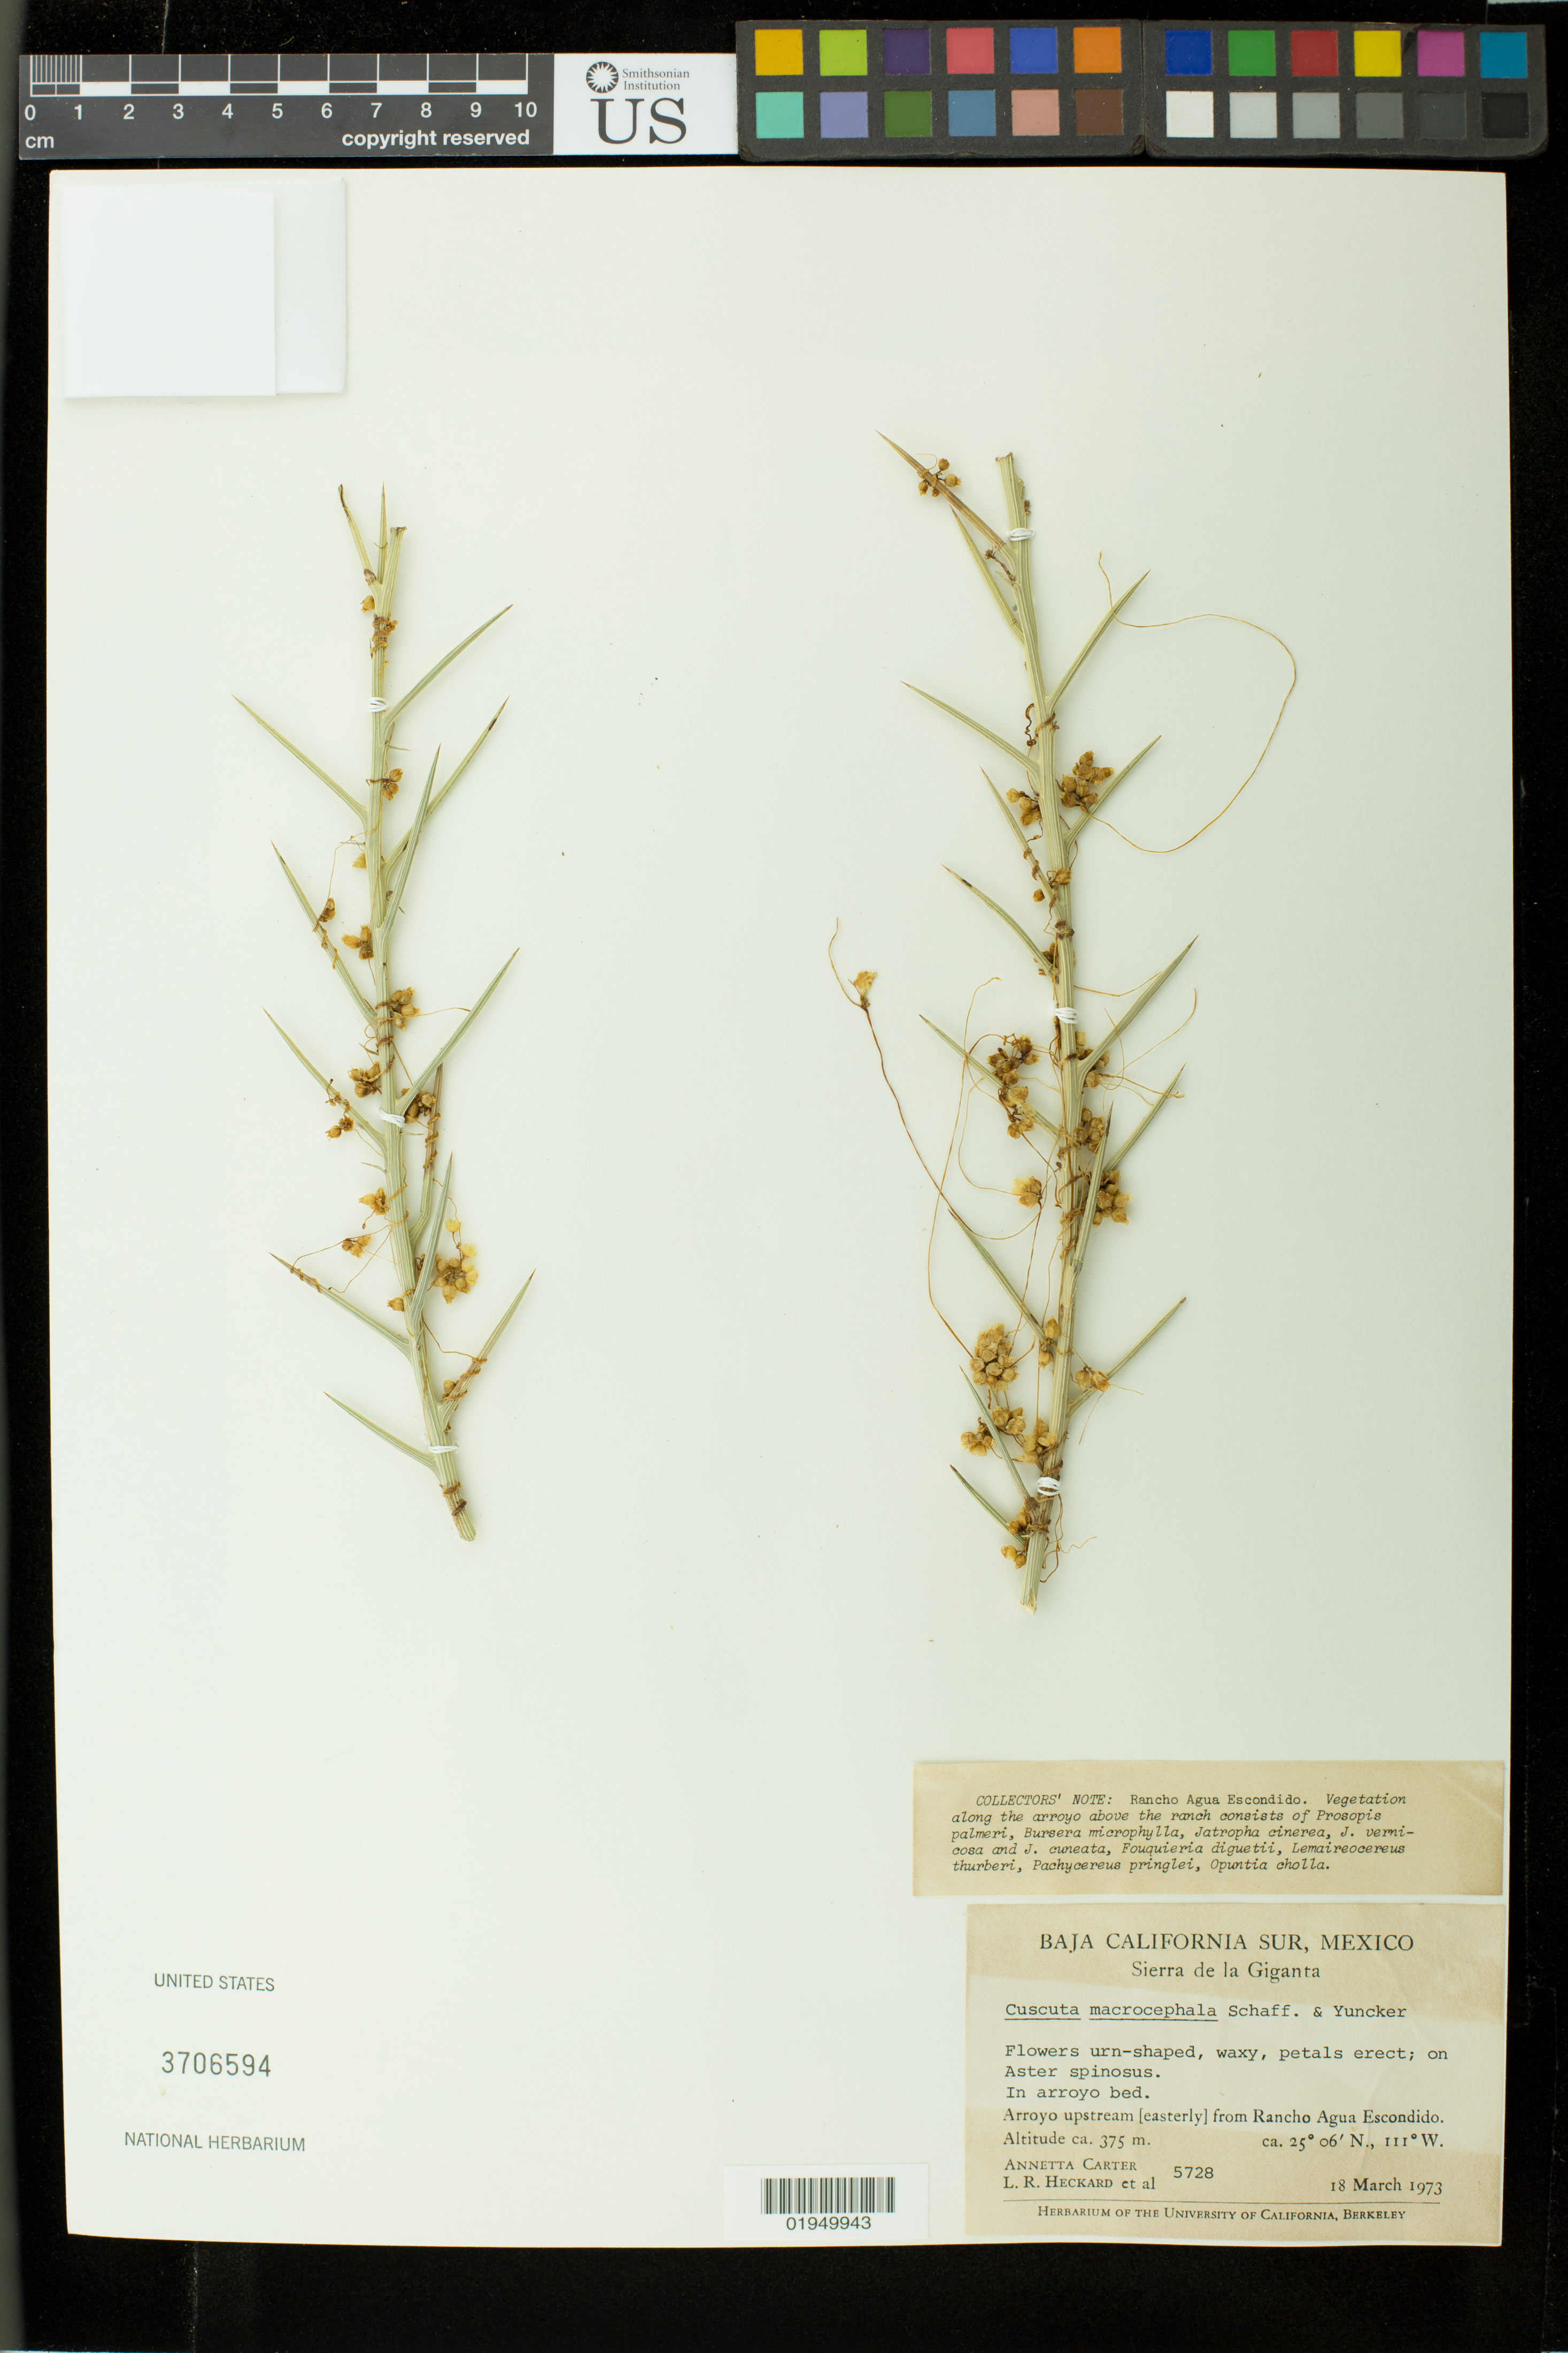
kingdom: Plantae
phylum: Tracheophyta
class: Magnoliopsida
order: Solanales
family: Convolvulaceae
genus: Cuscuta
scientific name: Cuscuta macrocephala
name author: W. Schaffn. ex Yunck.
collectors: A. Carter et al.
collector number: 5728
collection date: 1973-03-18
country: Mexico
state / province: Baja California Sur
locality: Sierra de la Giganta. Arroyo upstream (easterly) from Rancho Agua Escondido.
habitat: In arroyo bed.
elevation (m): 375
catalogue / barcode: US 3706594